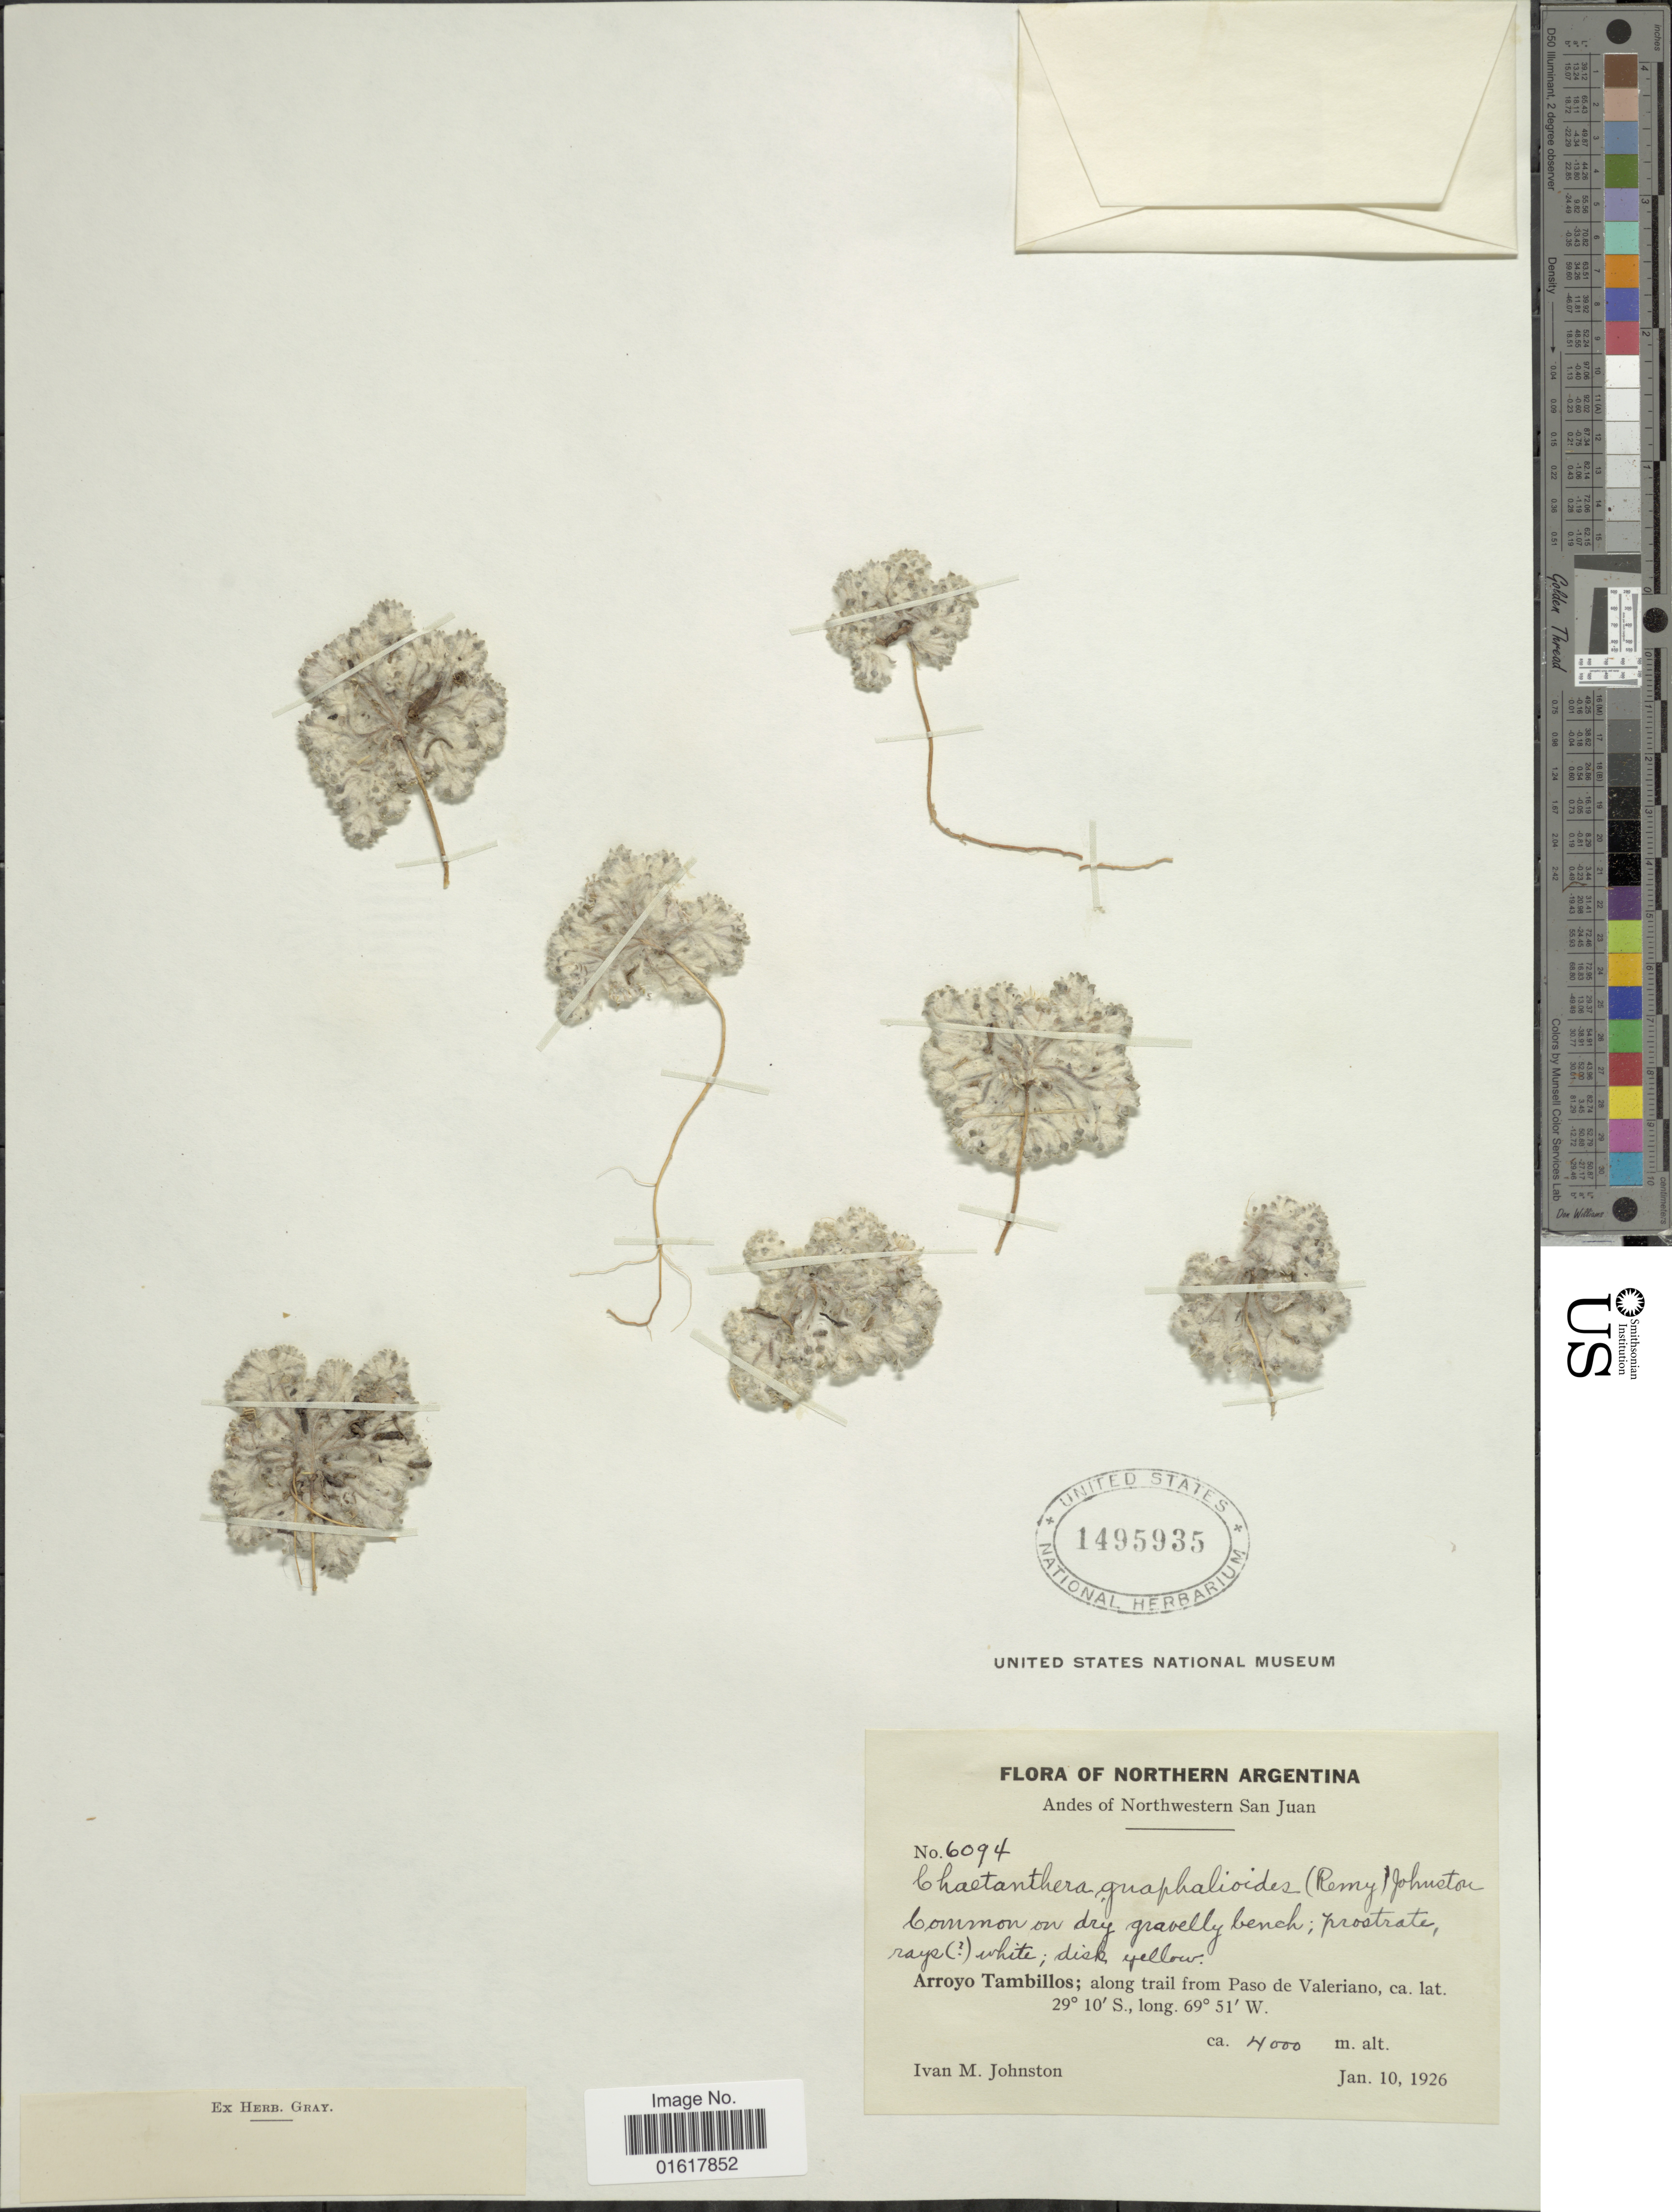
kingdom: Plantae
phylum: Tracheophyta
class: Magnoliopsida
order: Asterales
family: Asteraceae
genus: Chaetanthera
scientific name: Chaetanthera gnaphalioides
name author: (J. Rémy) I.M. Johnst.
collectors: I.M. Johnston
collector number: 6094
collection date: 1926-01-10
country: Argentina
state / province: San Juan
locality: Northern Argentina. Andes of Northwestern San Juan. Arroyo Tambillos; along trail from Paso de Valeriano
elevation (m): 4000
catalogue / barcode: US 1495935